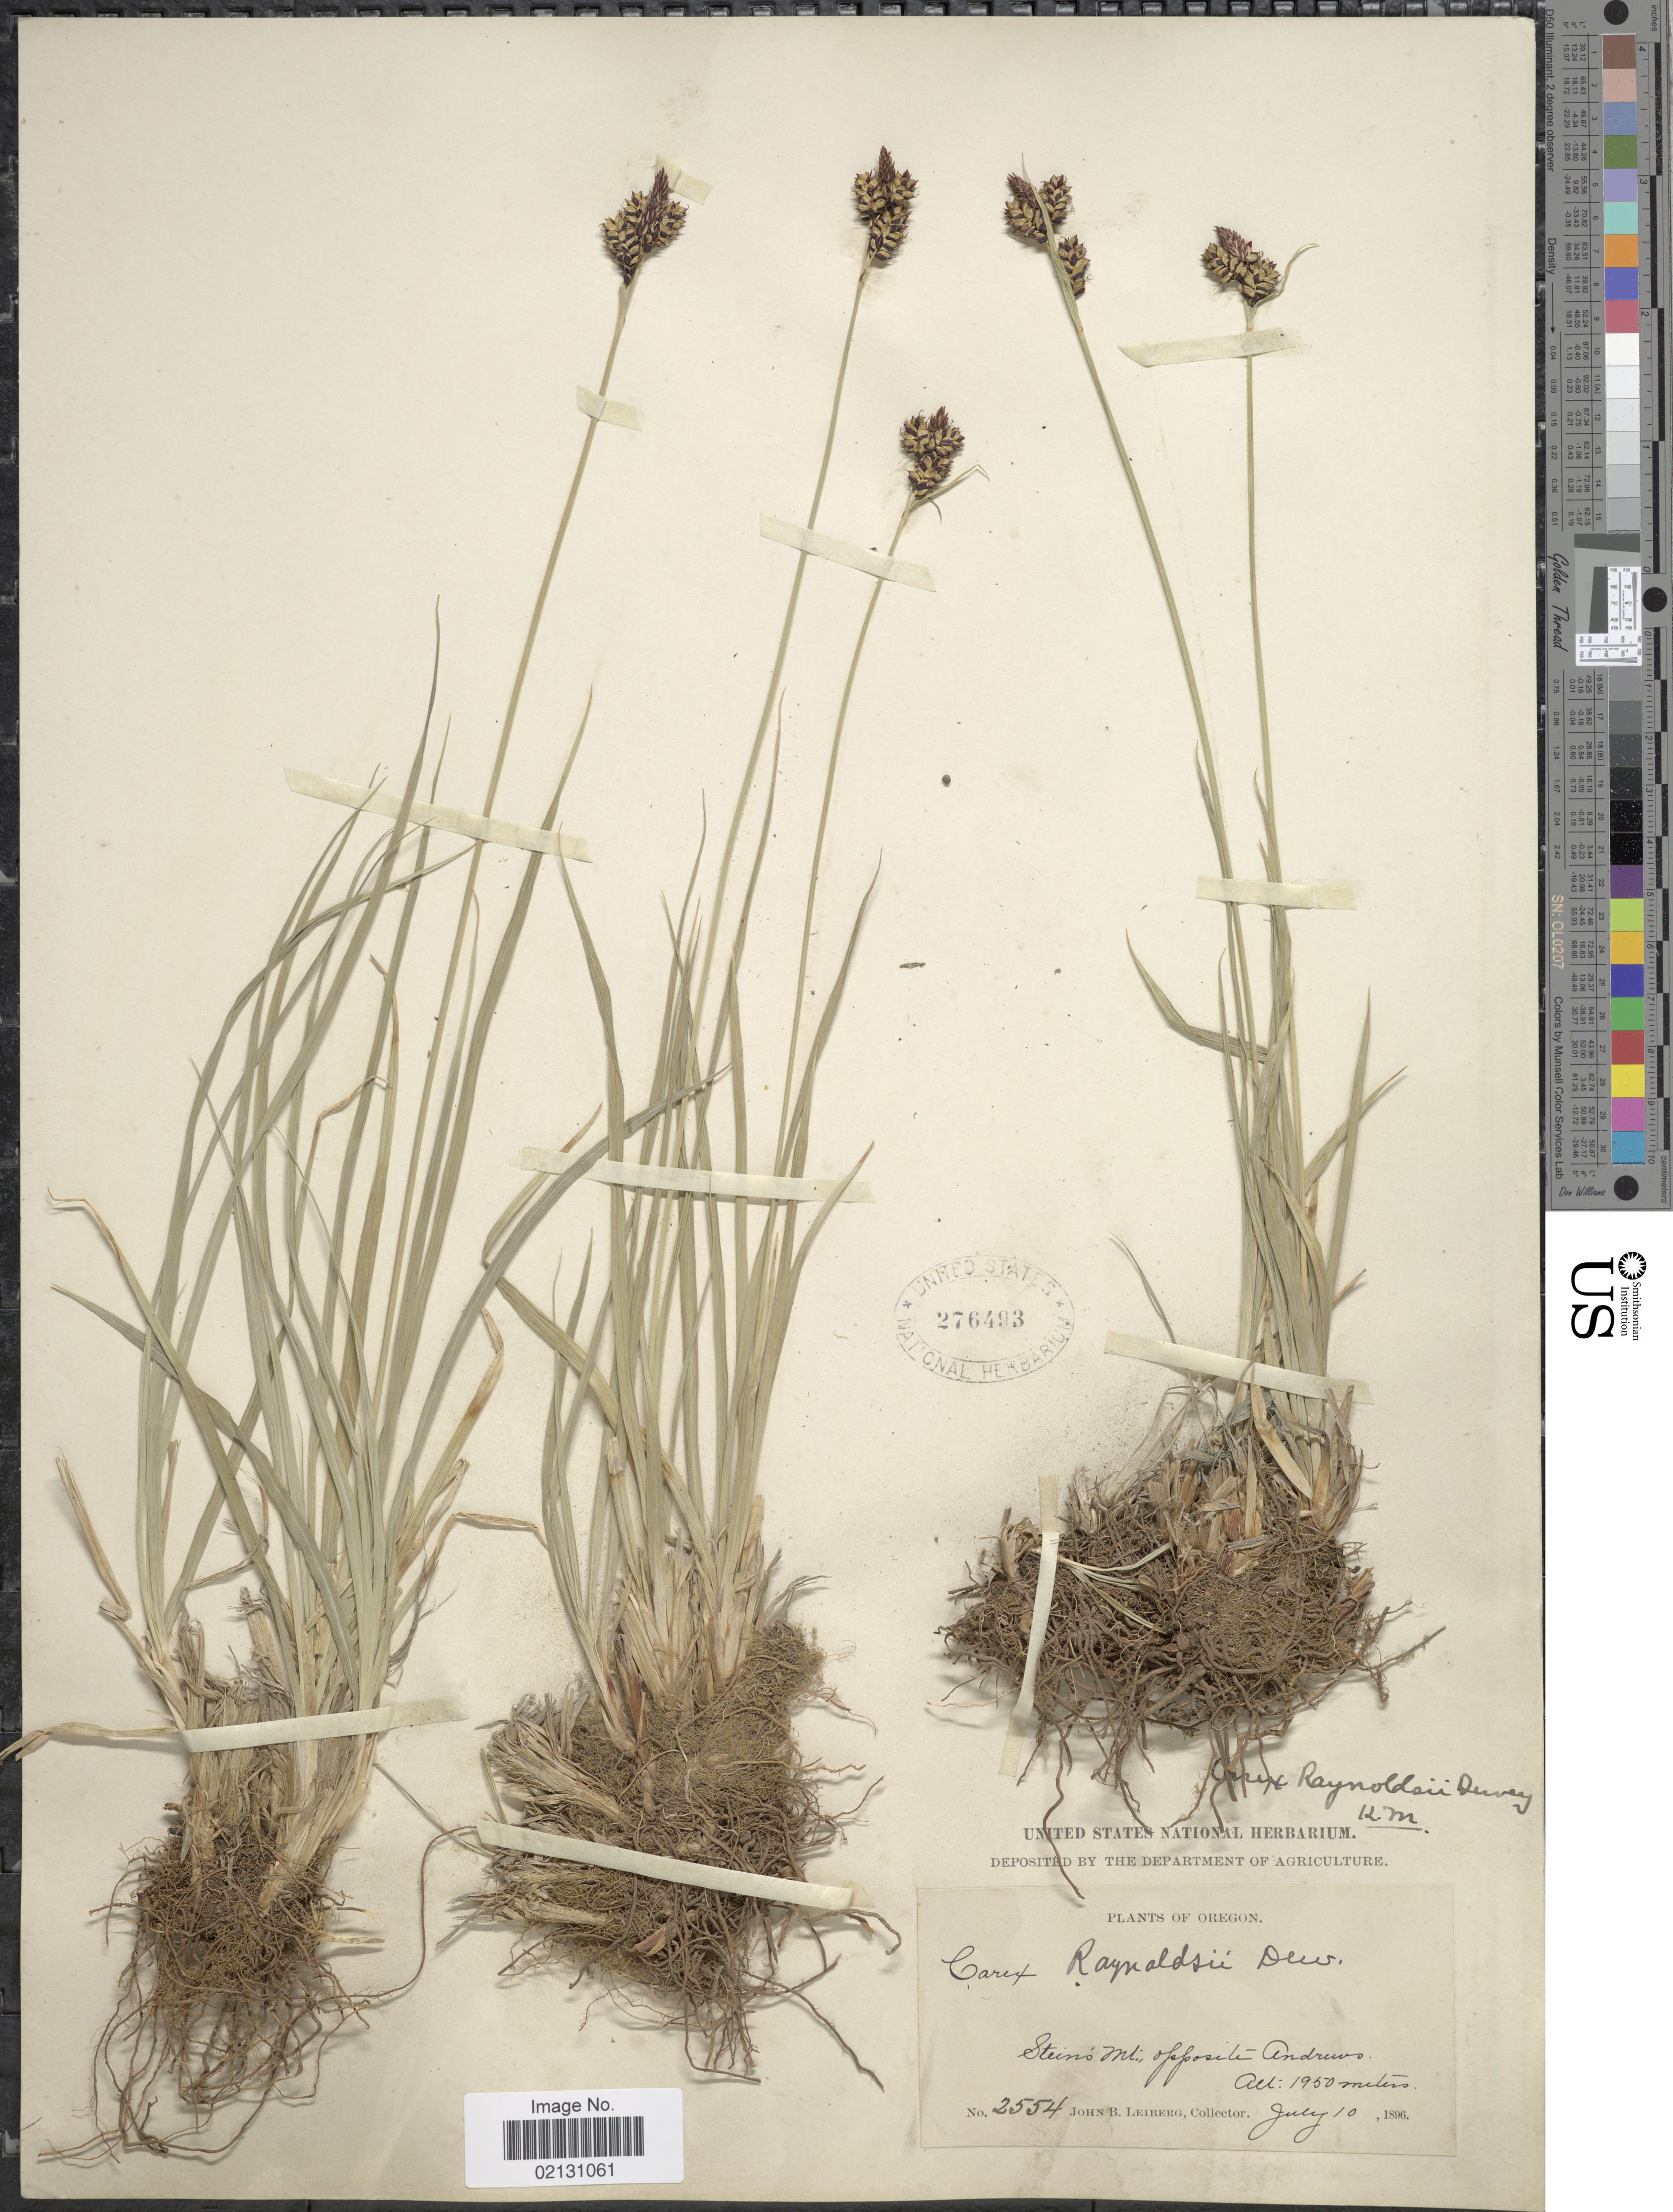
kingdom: Plantae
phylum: Tracheophyta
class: Liliopsida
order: Poales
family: Cyperaceae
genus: Carex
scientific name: Carex raynoldsii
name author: Dewey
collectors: J. Leiberg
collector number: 2554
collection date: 1896-07-10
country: United States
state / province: Oregon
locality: Stein's Mt., opposite Andrews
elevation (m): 1950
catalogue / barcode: US 276493